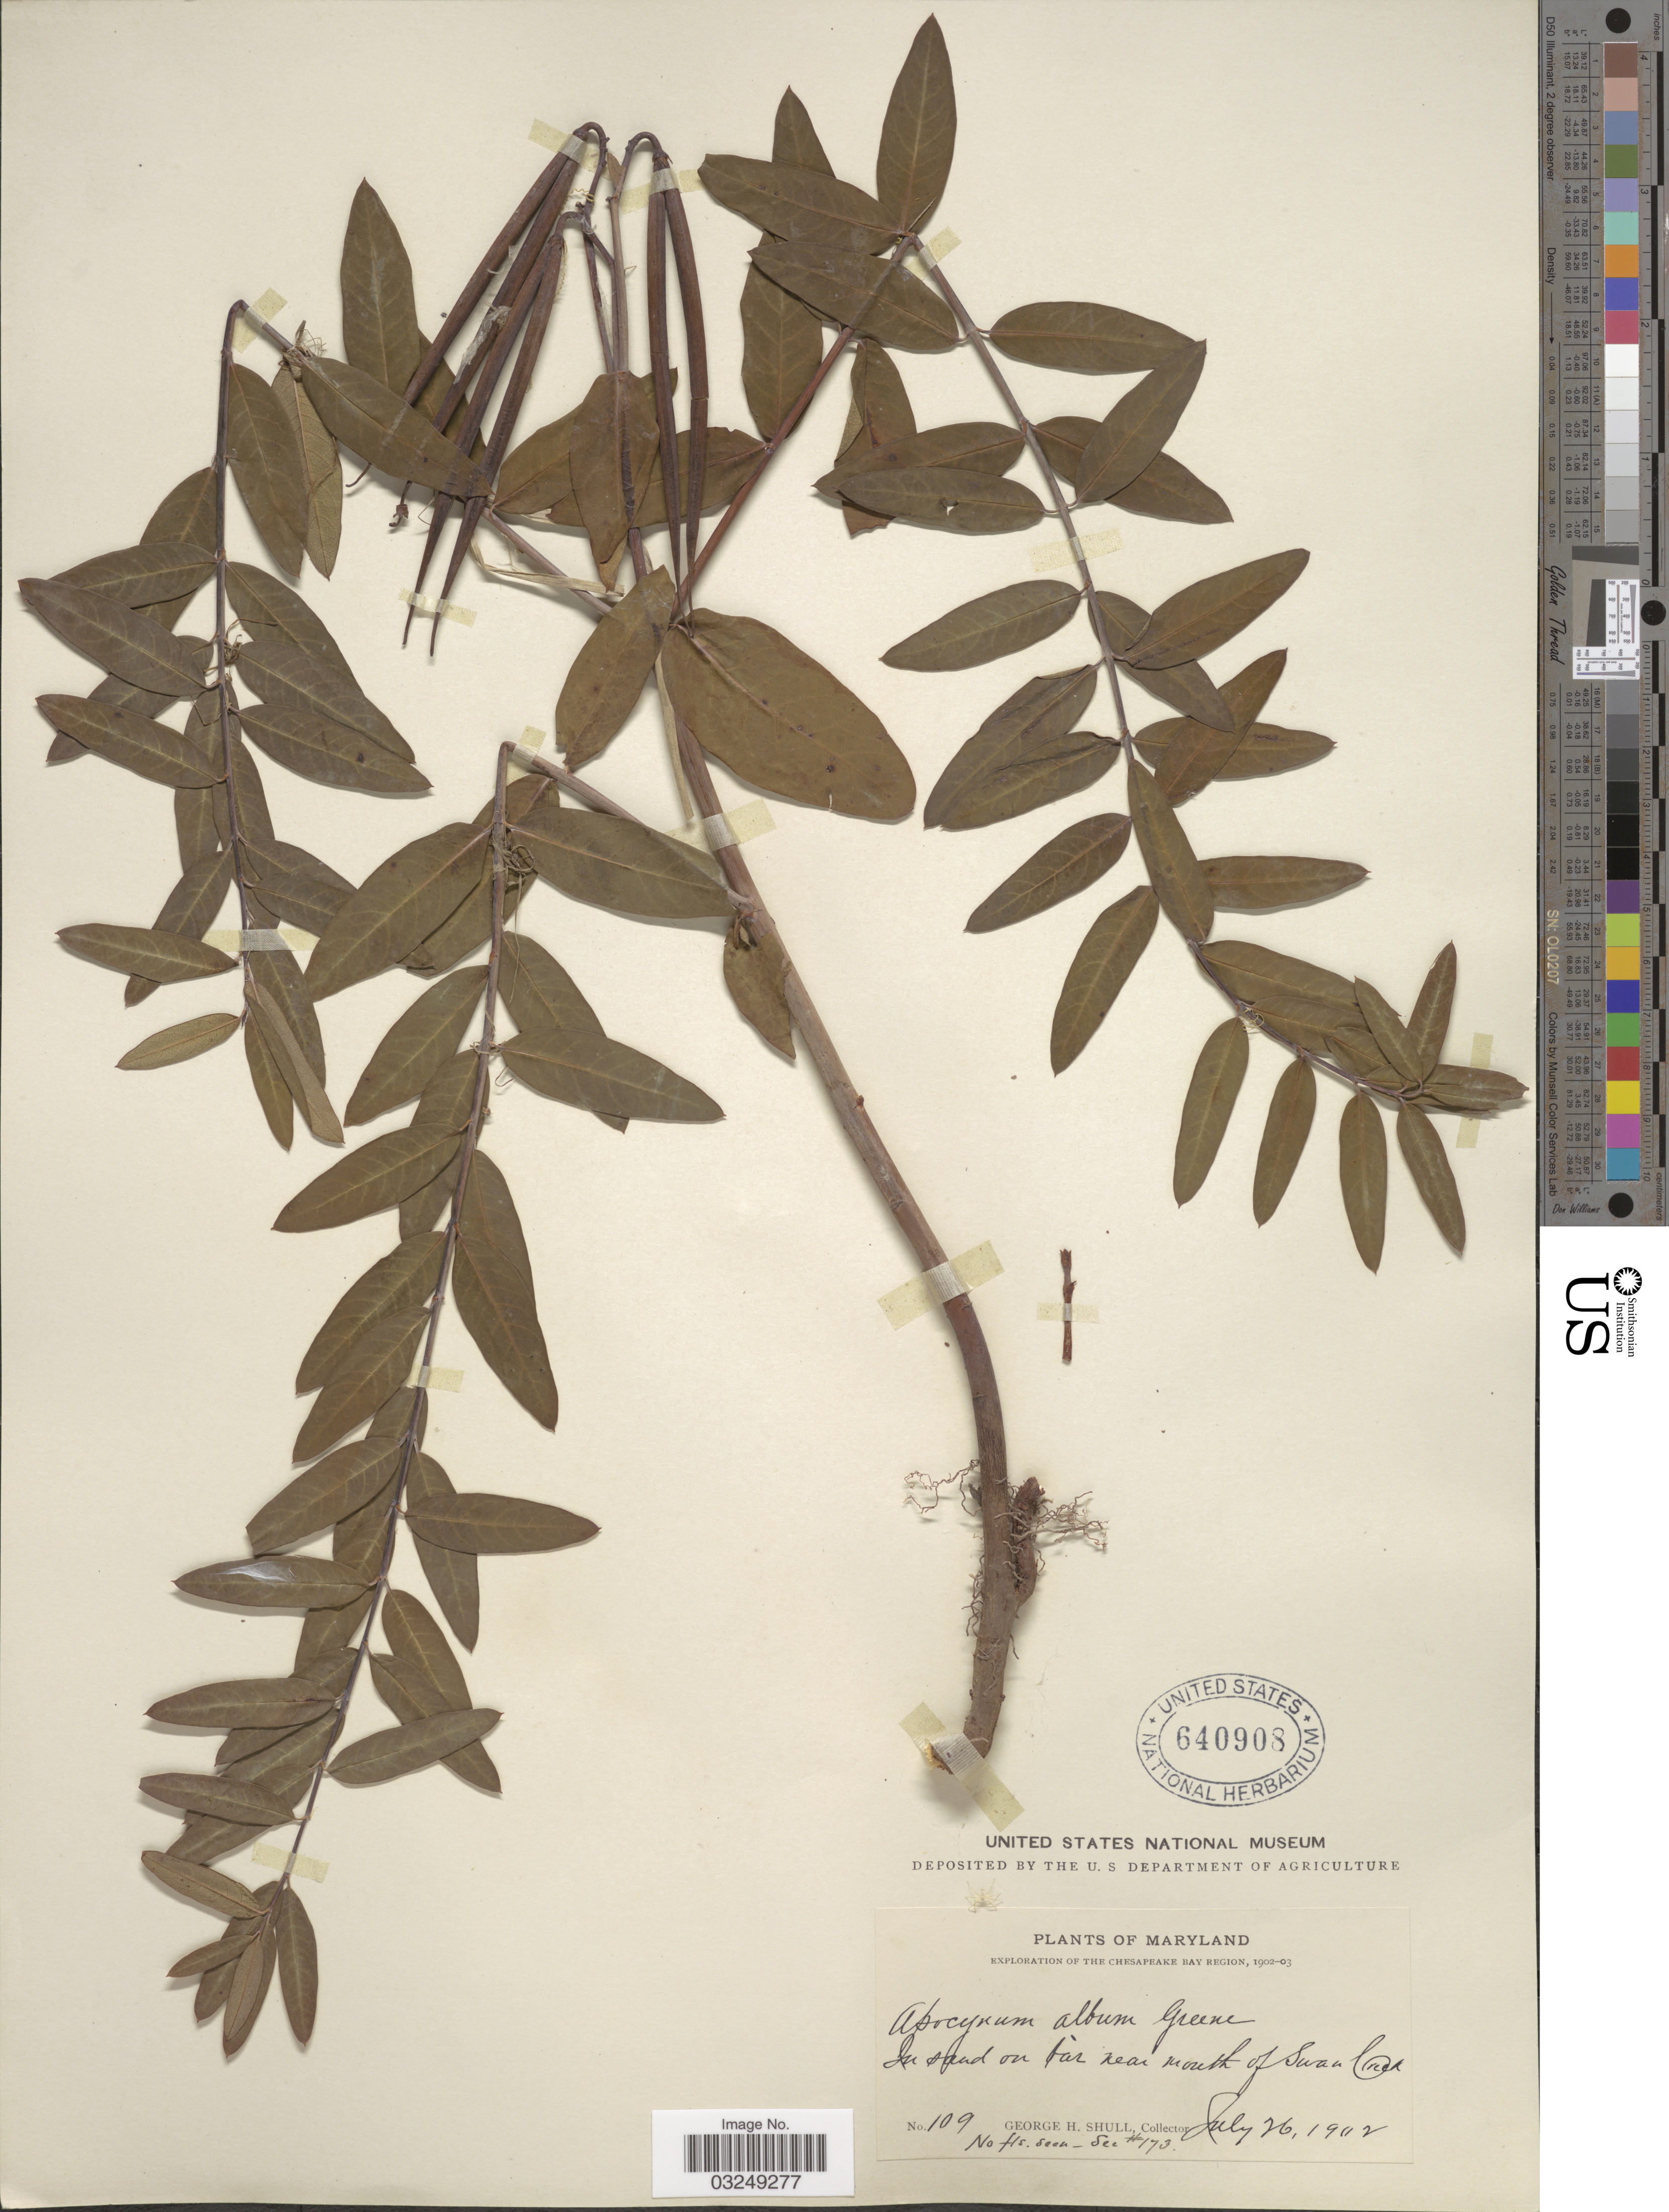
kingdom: Plantae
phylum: Tracheophyta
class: Magnoliopsida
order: Gentianales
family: Apocynaceae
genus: Apocynum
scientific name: Apocynum album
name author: Greene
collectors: G. H. Shull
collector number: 109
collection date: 1902-07-26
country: United States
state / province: Maryland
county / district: Harford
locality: In sand on bar near mouth of Swan Creek.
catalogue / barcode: US 640908